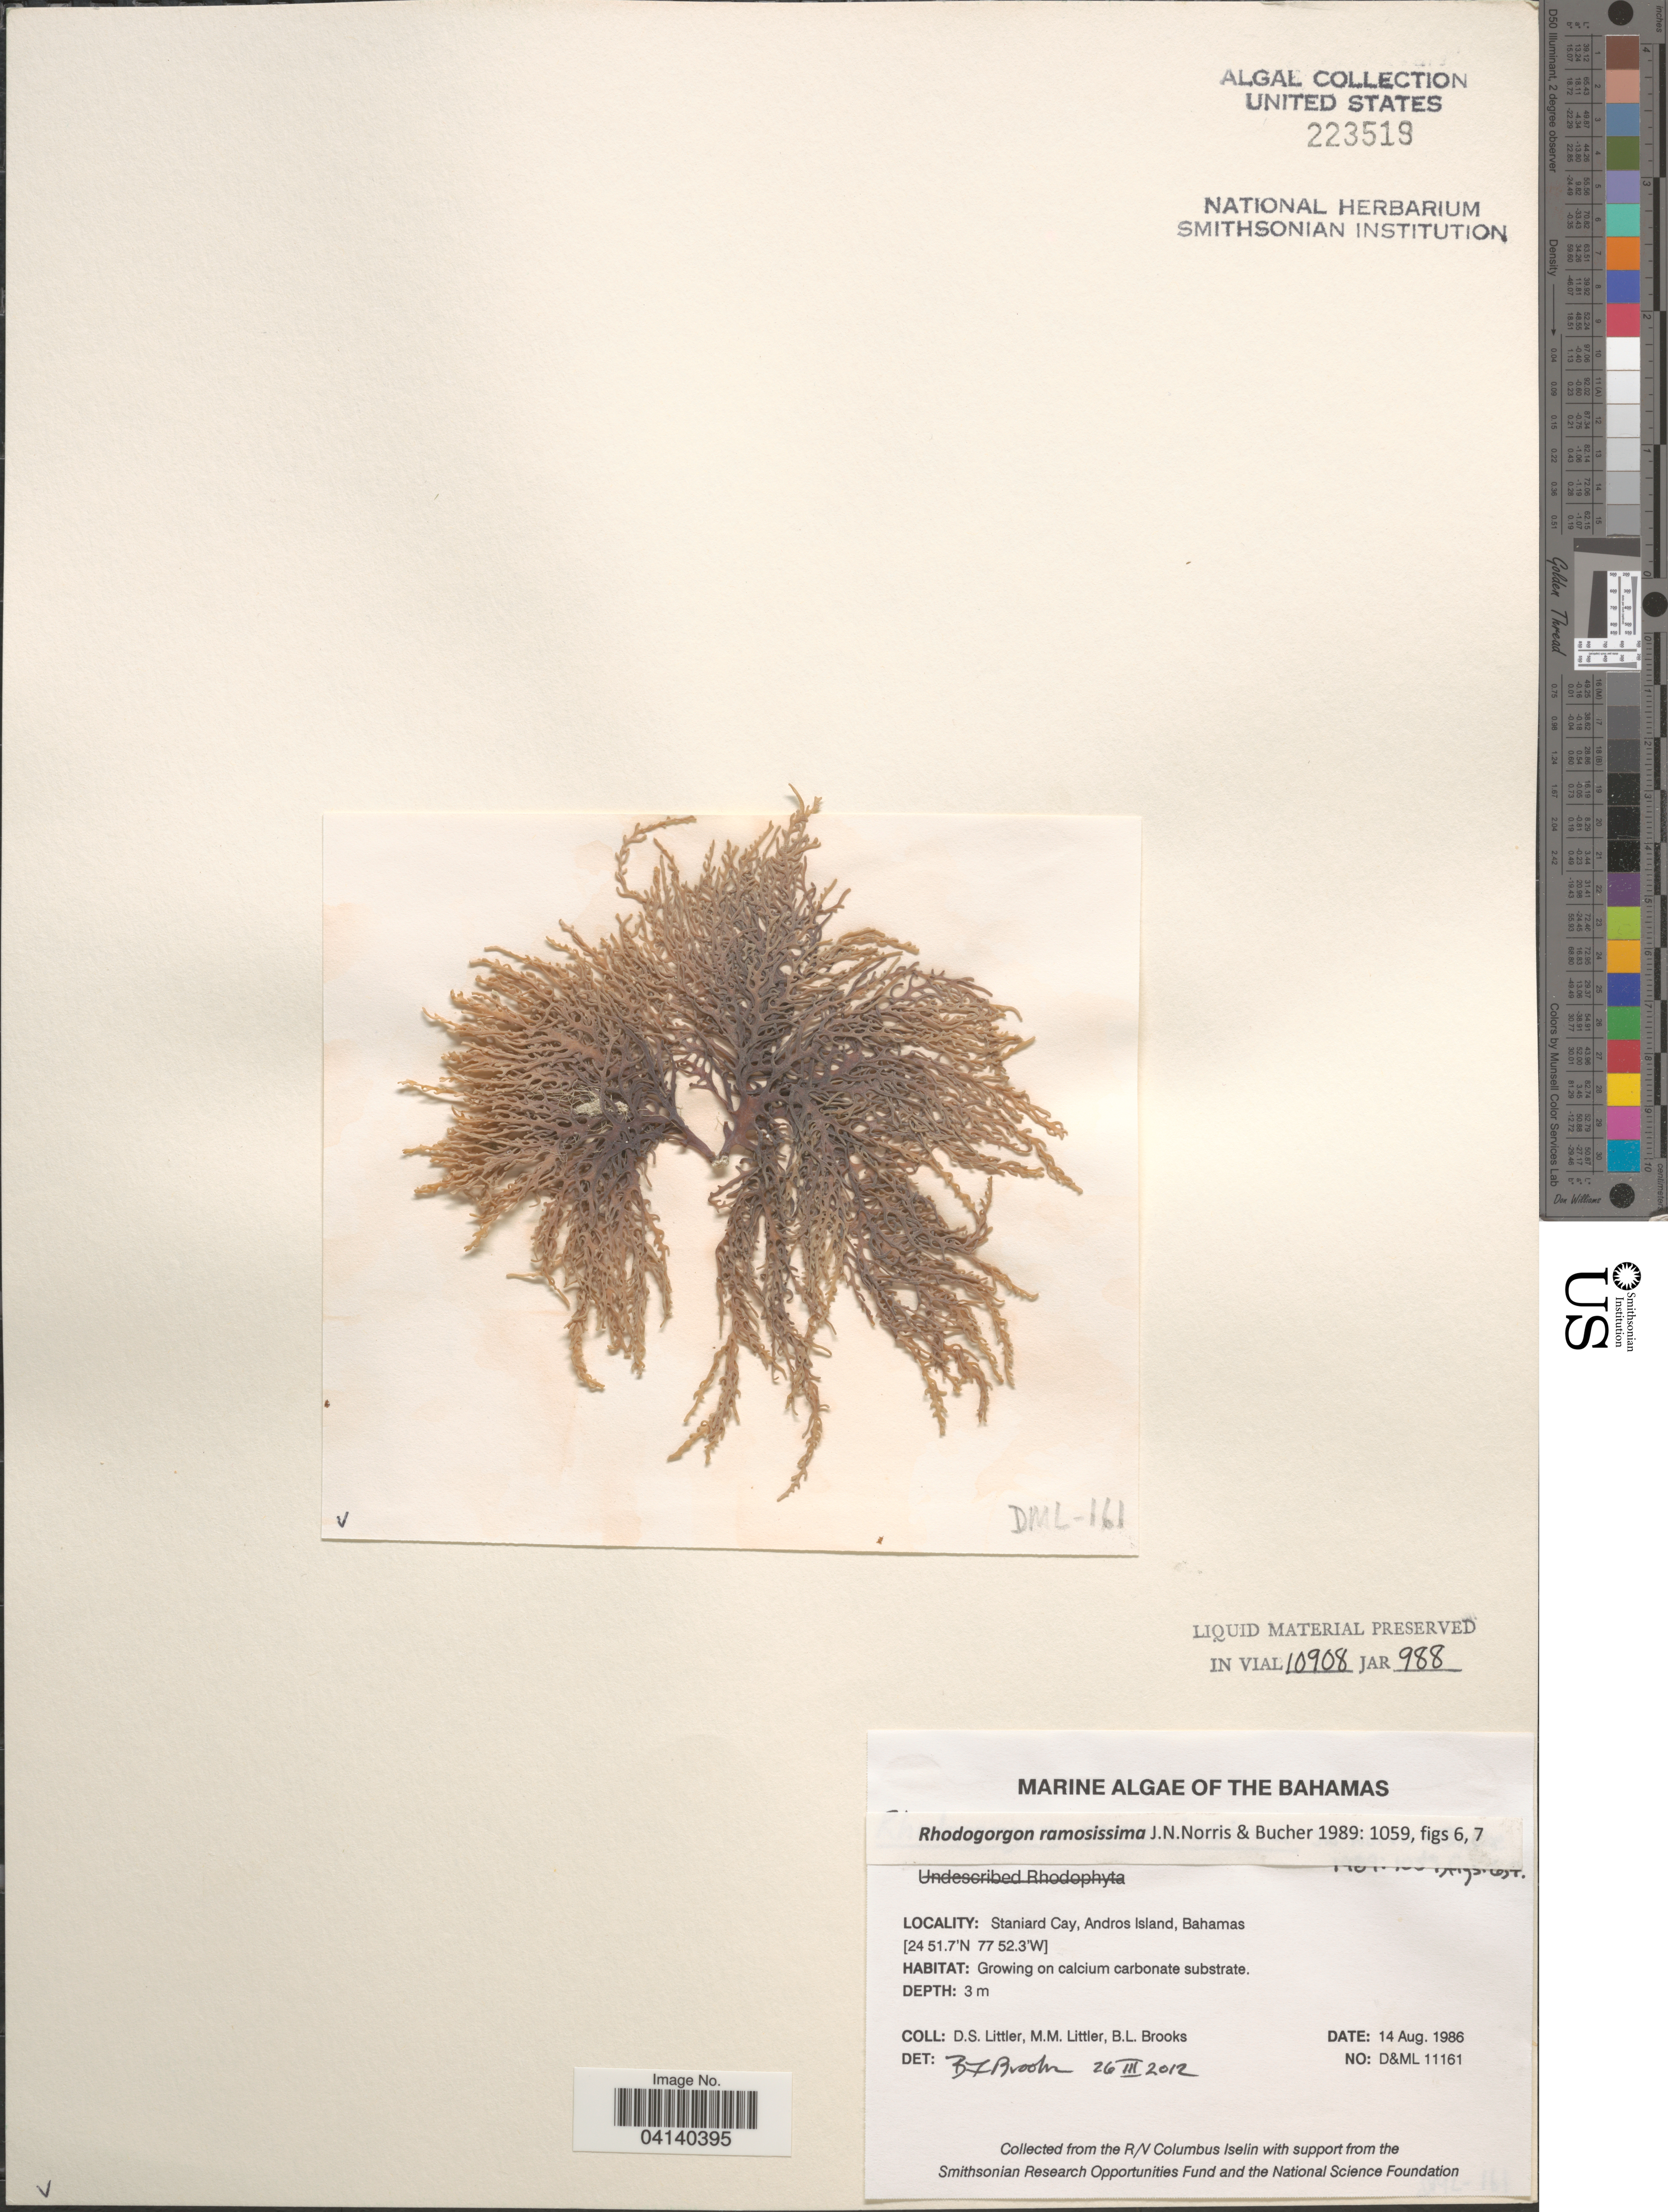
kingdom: Plantae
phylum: Rhodophyta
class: Florideophyceae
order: Rhodogorgonales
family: Rhodogorgonaceae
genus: Rhodogorgon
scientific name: Rhodogorgon ramosissima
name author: J.N. Norris & K.E. Bucher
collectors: D. S. Littler & B. Brooks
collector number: D&ML11161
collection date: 1986-08-14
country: Bahamas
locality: Staniard Cay, Andros Island.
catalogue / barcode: US 223519